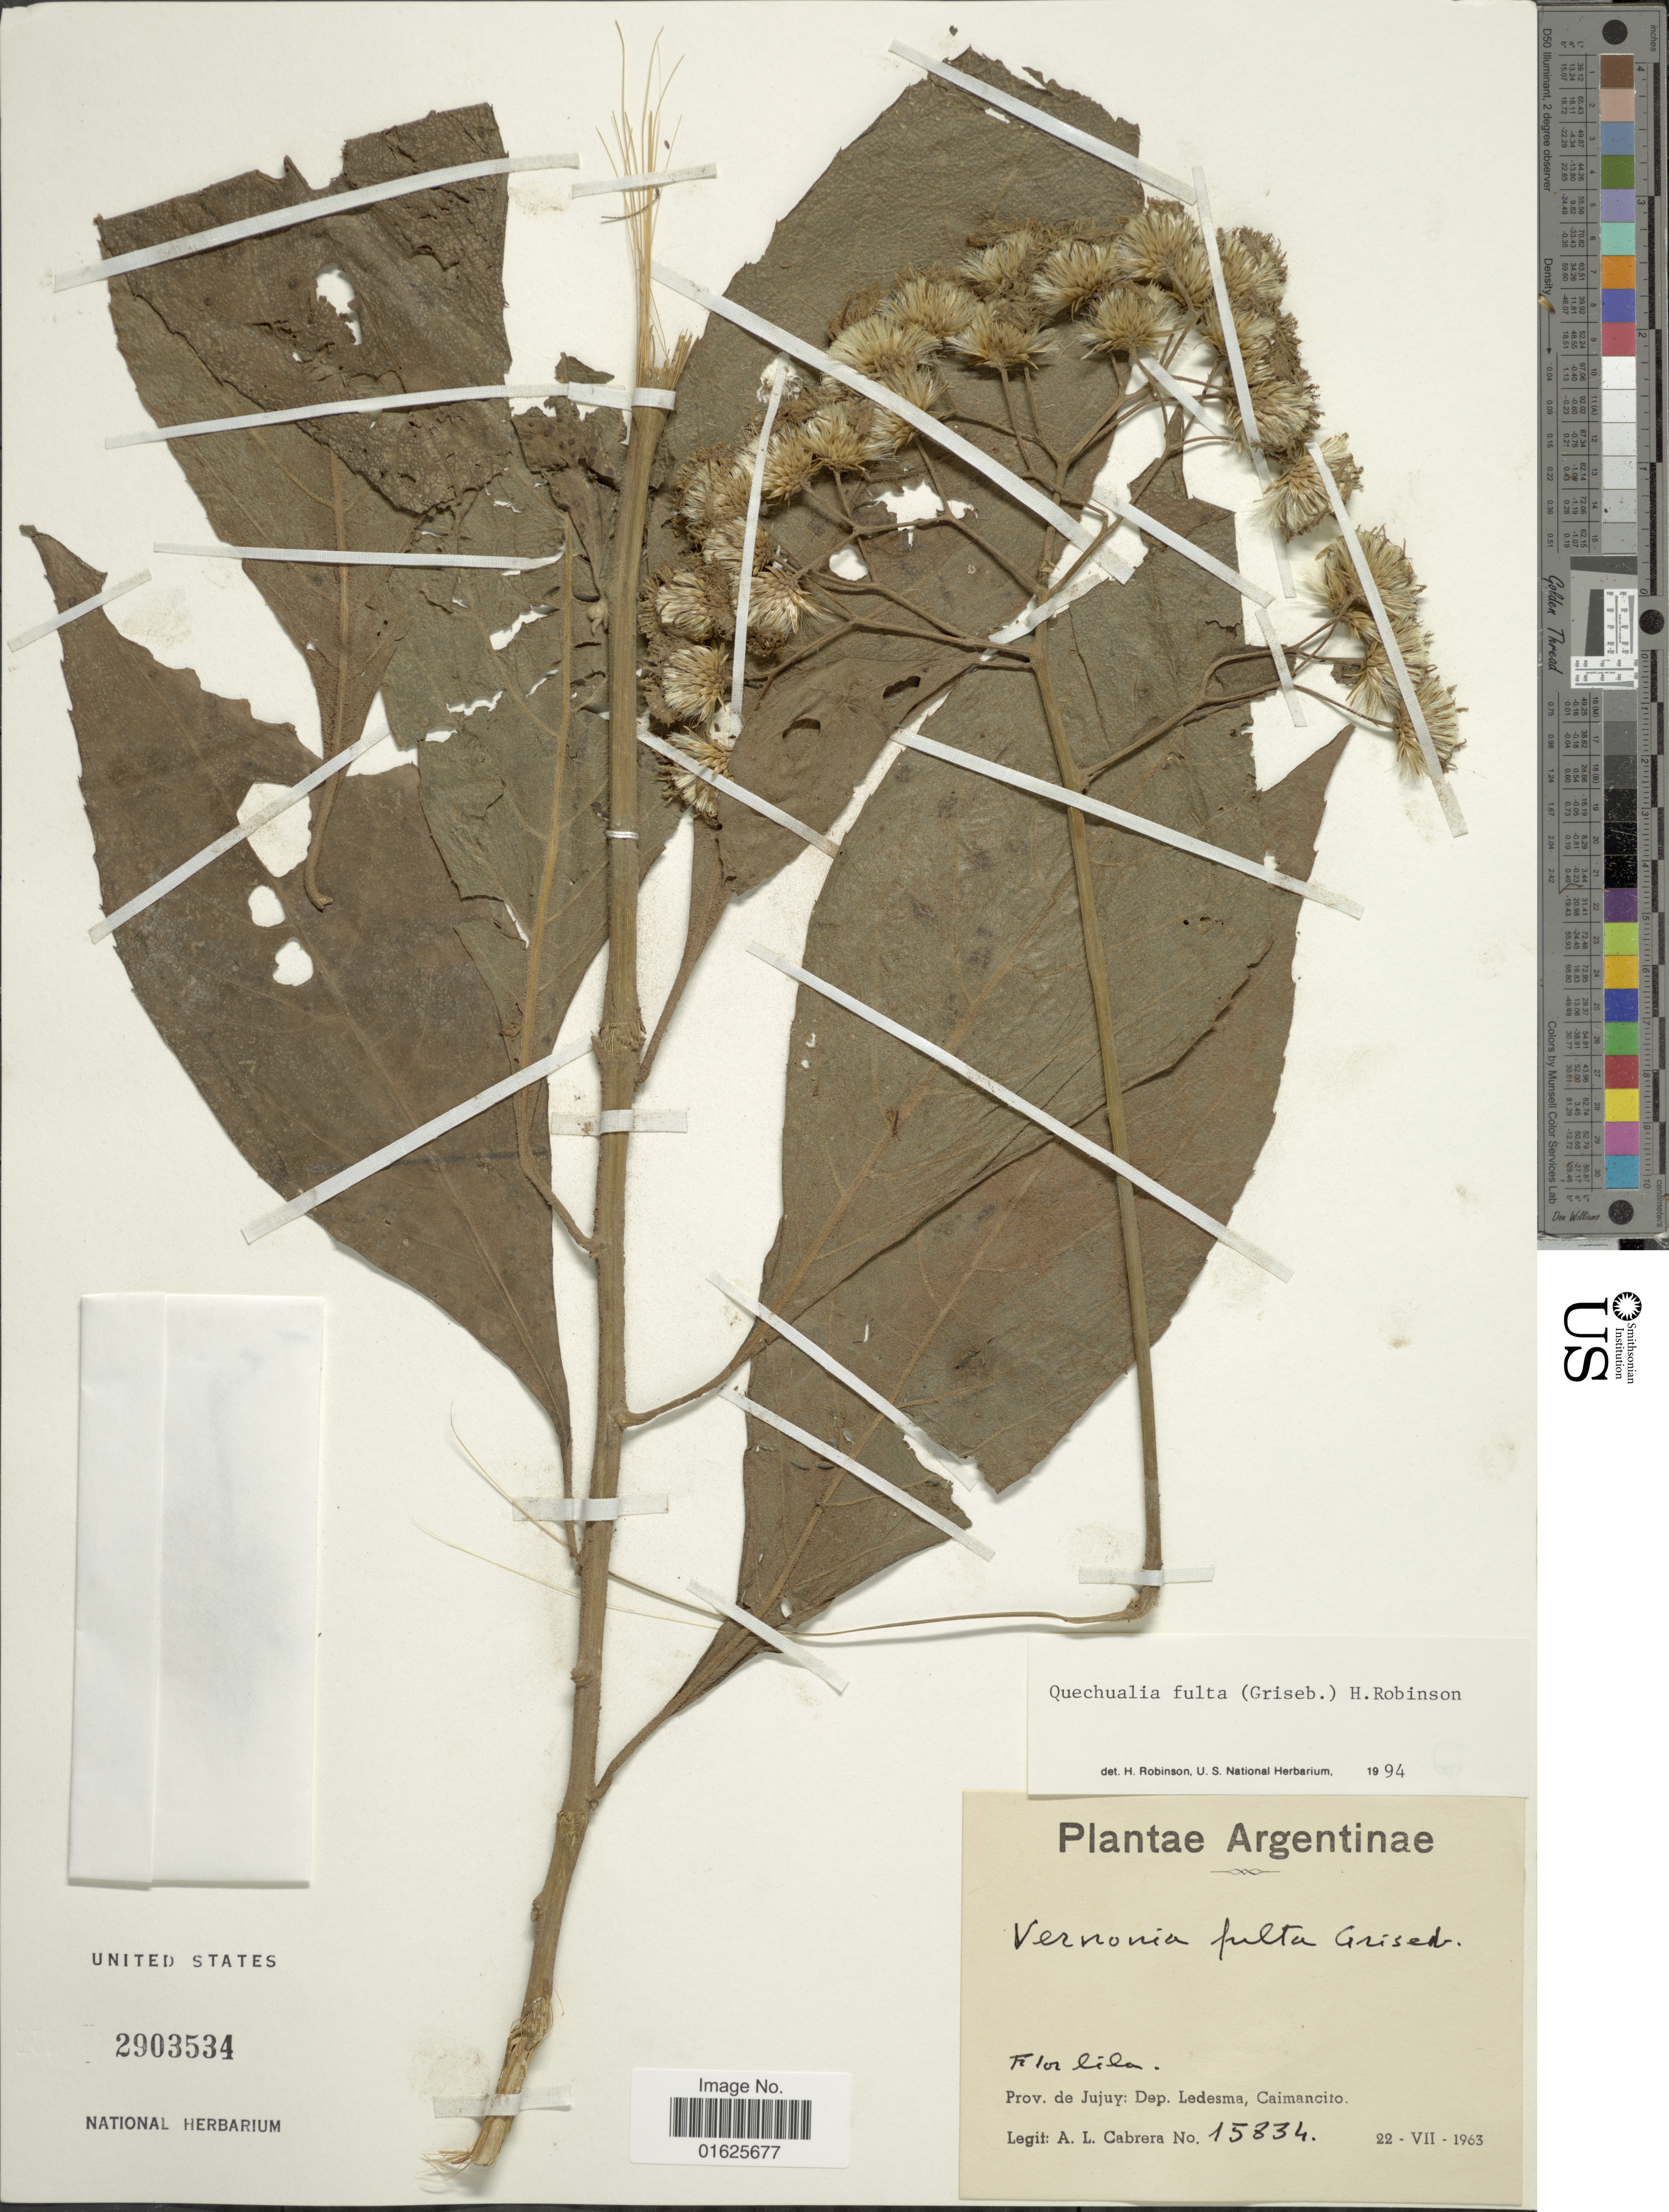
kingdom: Plantae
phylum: Tracheophyta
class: Magnoliopsida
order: Asterales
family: Asteraceae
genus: Quechualia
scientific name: Quechualia fulta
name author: (Griseb.) H. Rob.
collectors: A. L. Cabrera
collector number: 15834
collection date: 1963-07-22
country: Argentina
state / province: Jujuy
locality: Dep. Ledesma, Caimancito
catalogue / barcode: US 2903534